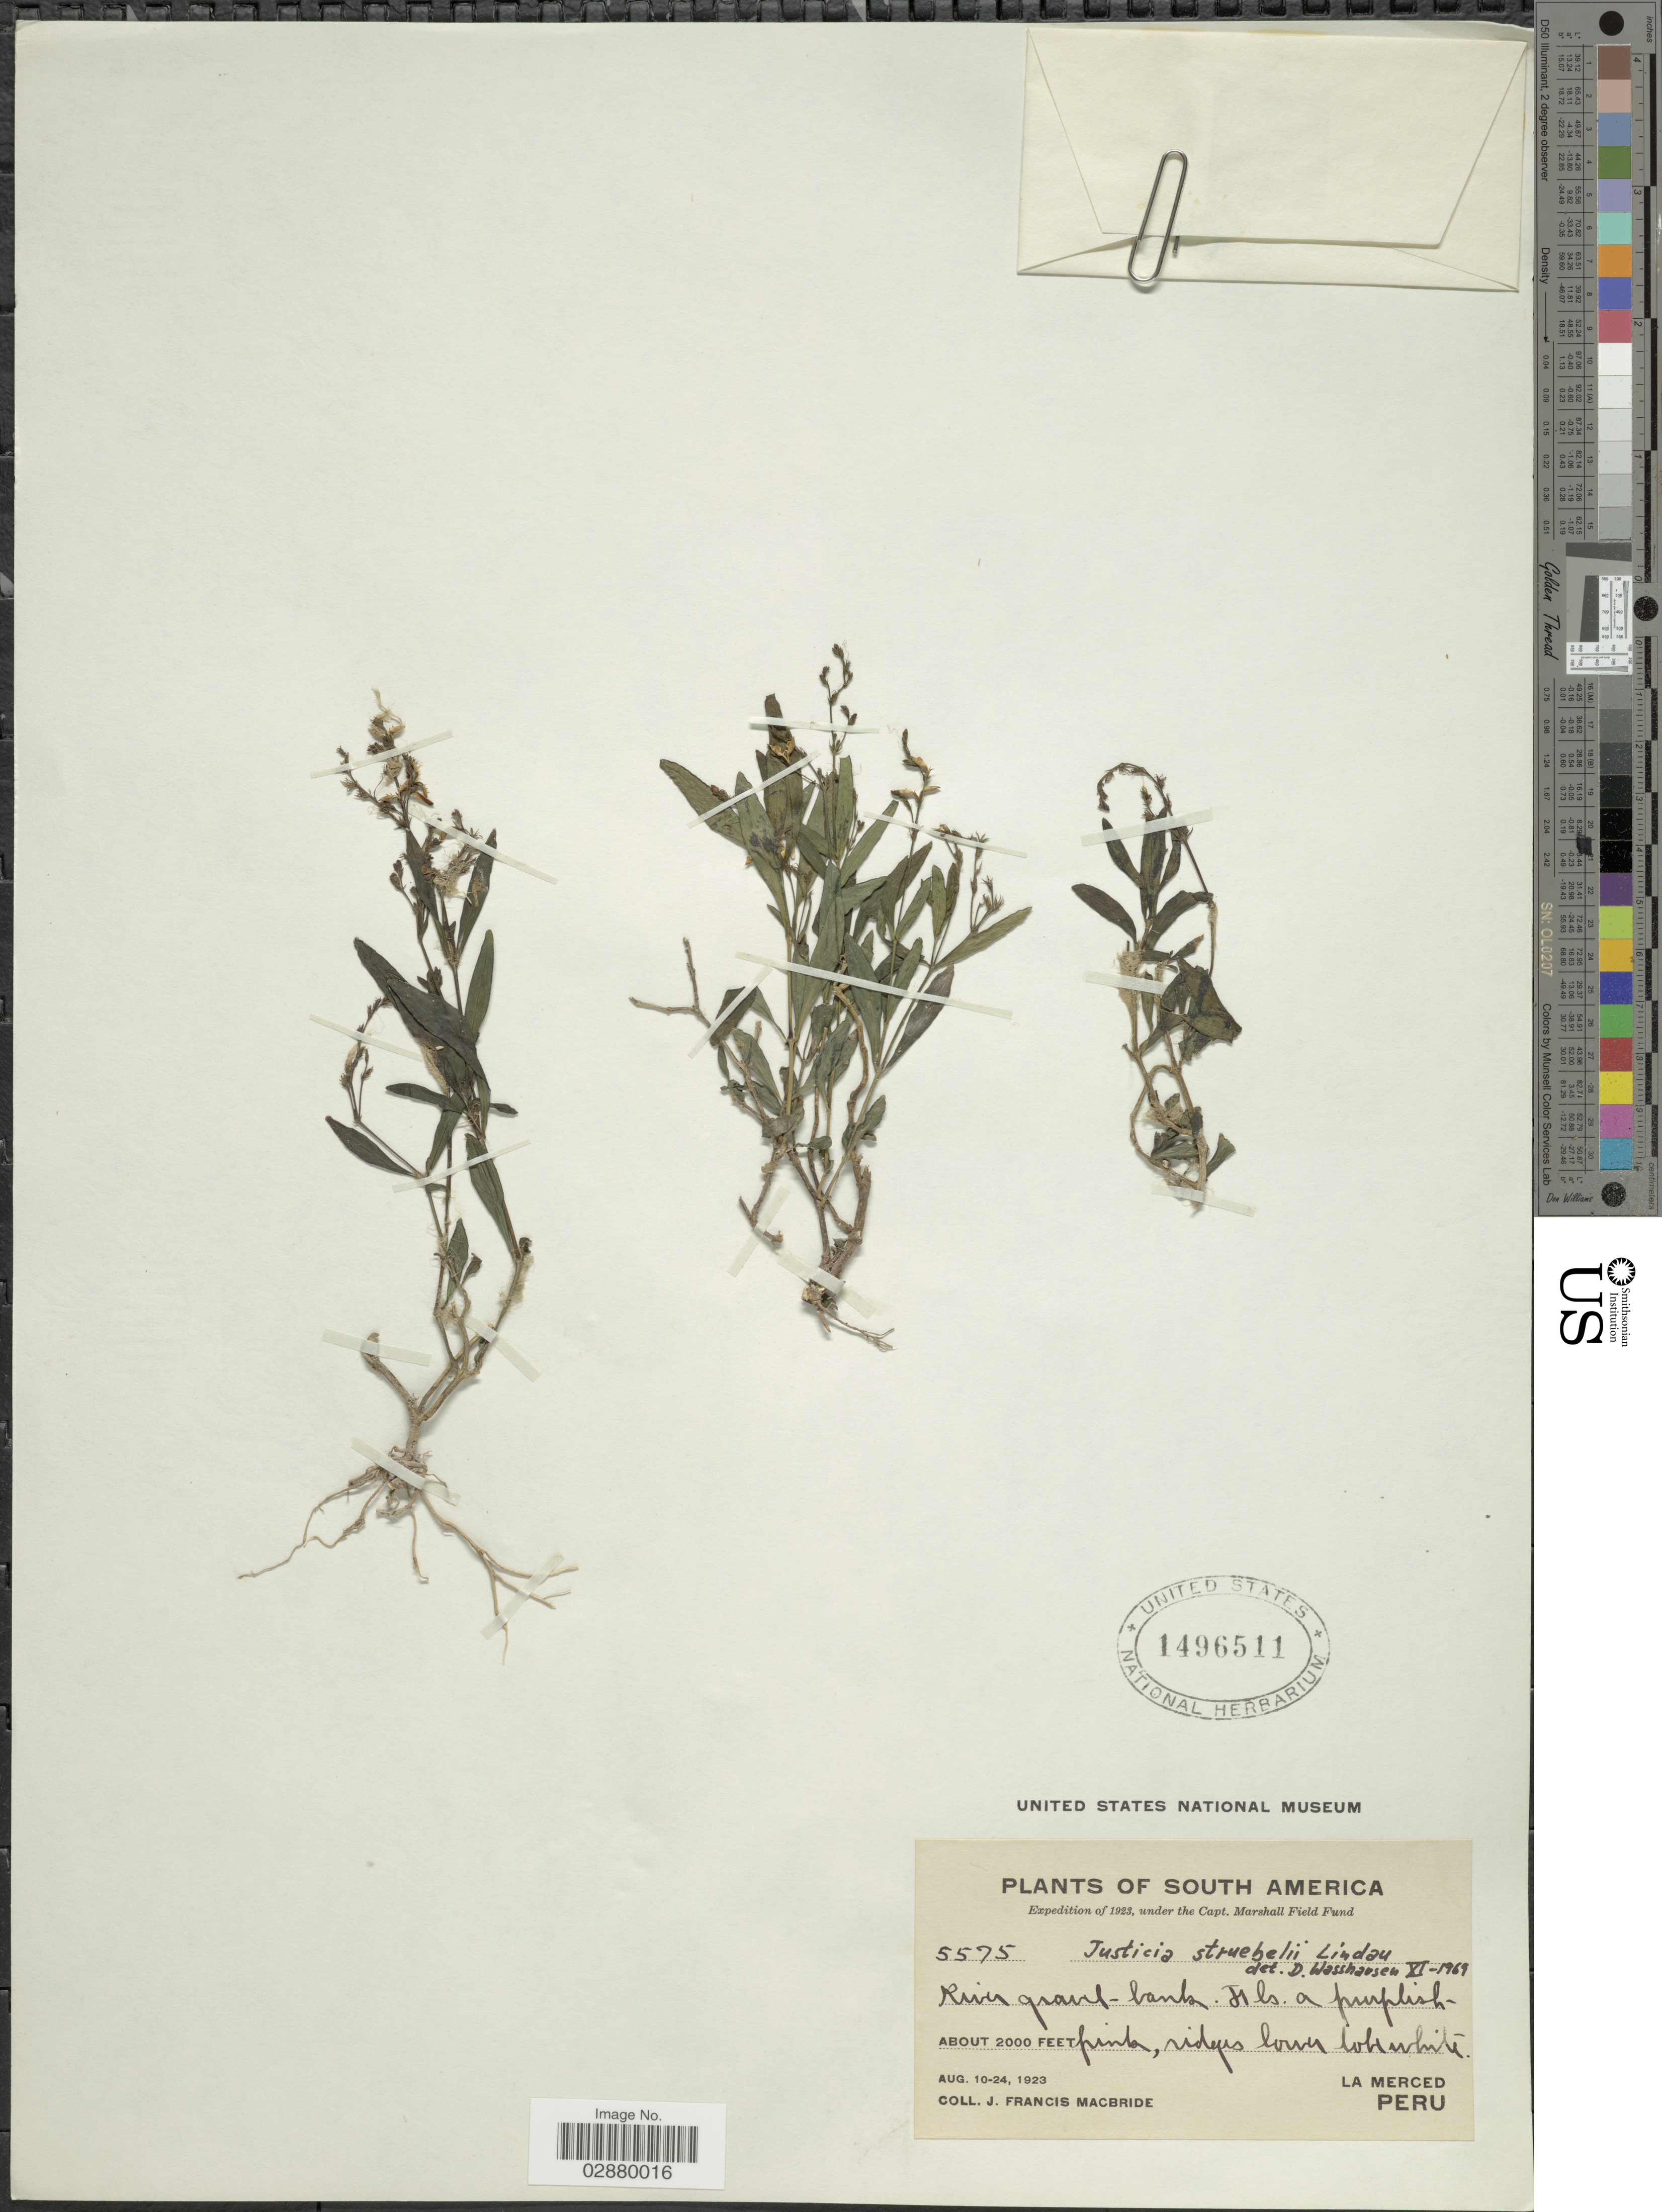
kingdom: Plantae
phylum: Tracheophyta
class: Magnoliopsida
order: Lamiales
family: Acanthaceae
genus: Justicia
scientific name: Justicia pectoralis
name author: Jacq.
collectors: J. F. Macbride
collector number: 5575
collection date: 1923-08-10/1923-08-24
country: Peru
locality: La Merced.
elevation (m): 610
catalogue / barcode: US 1496511